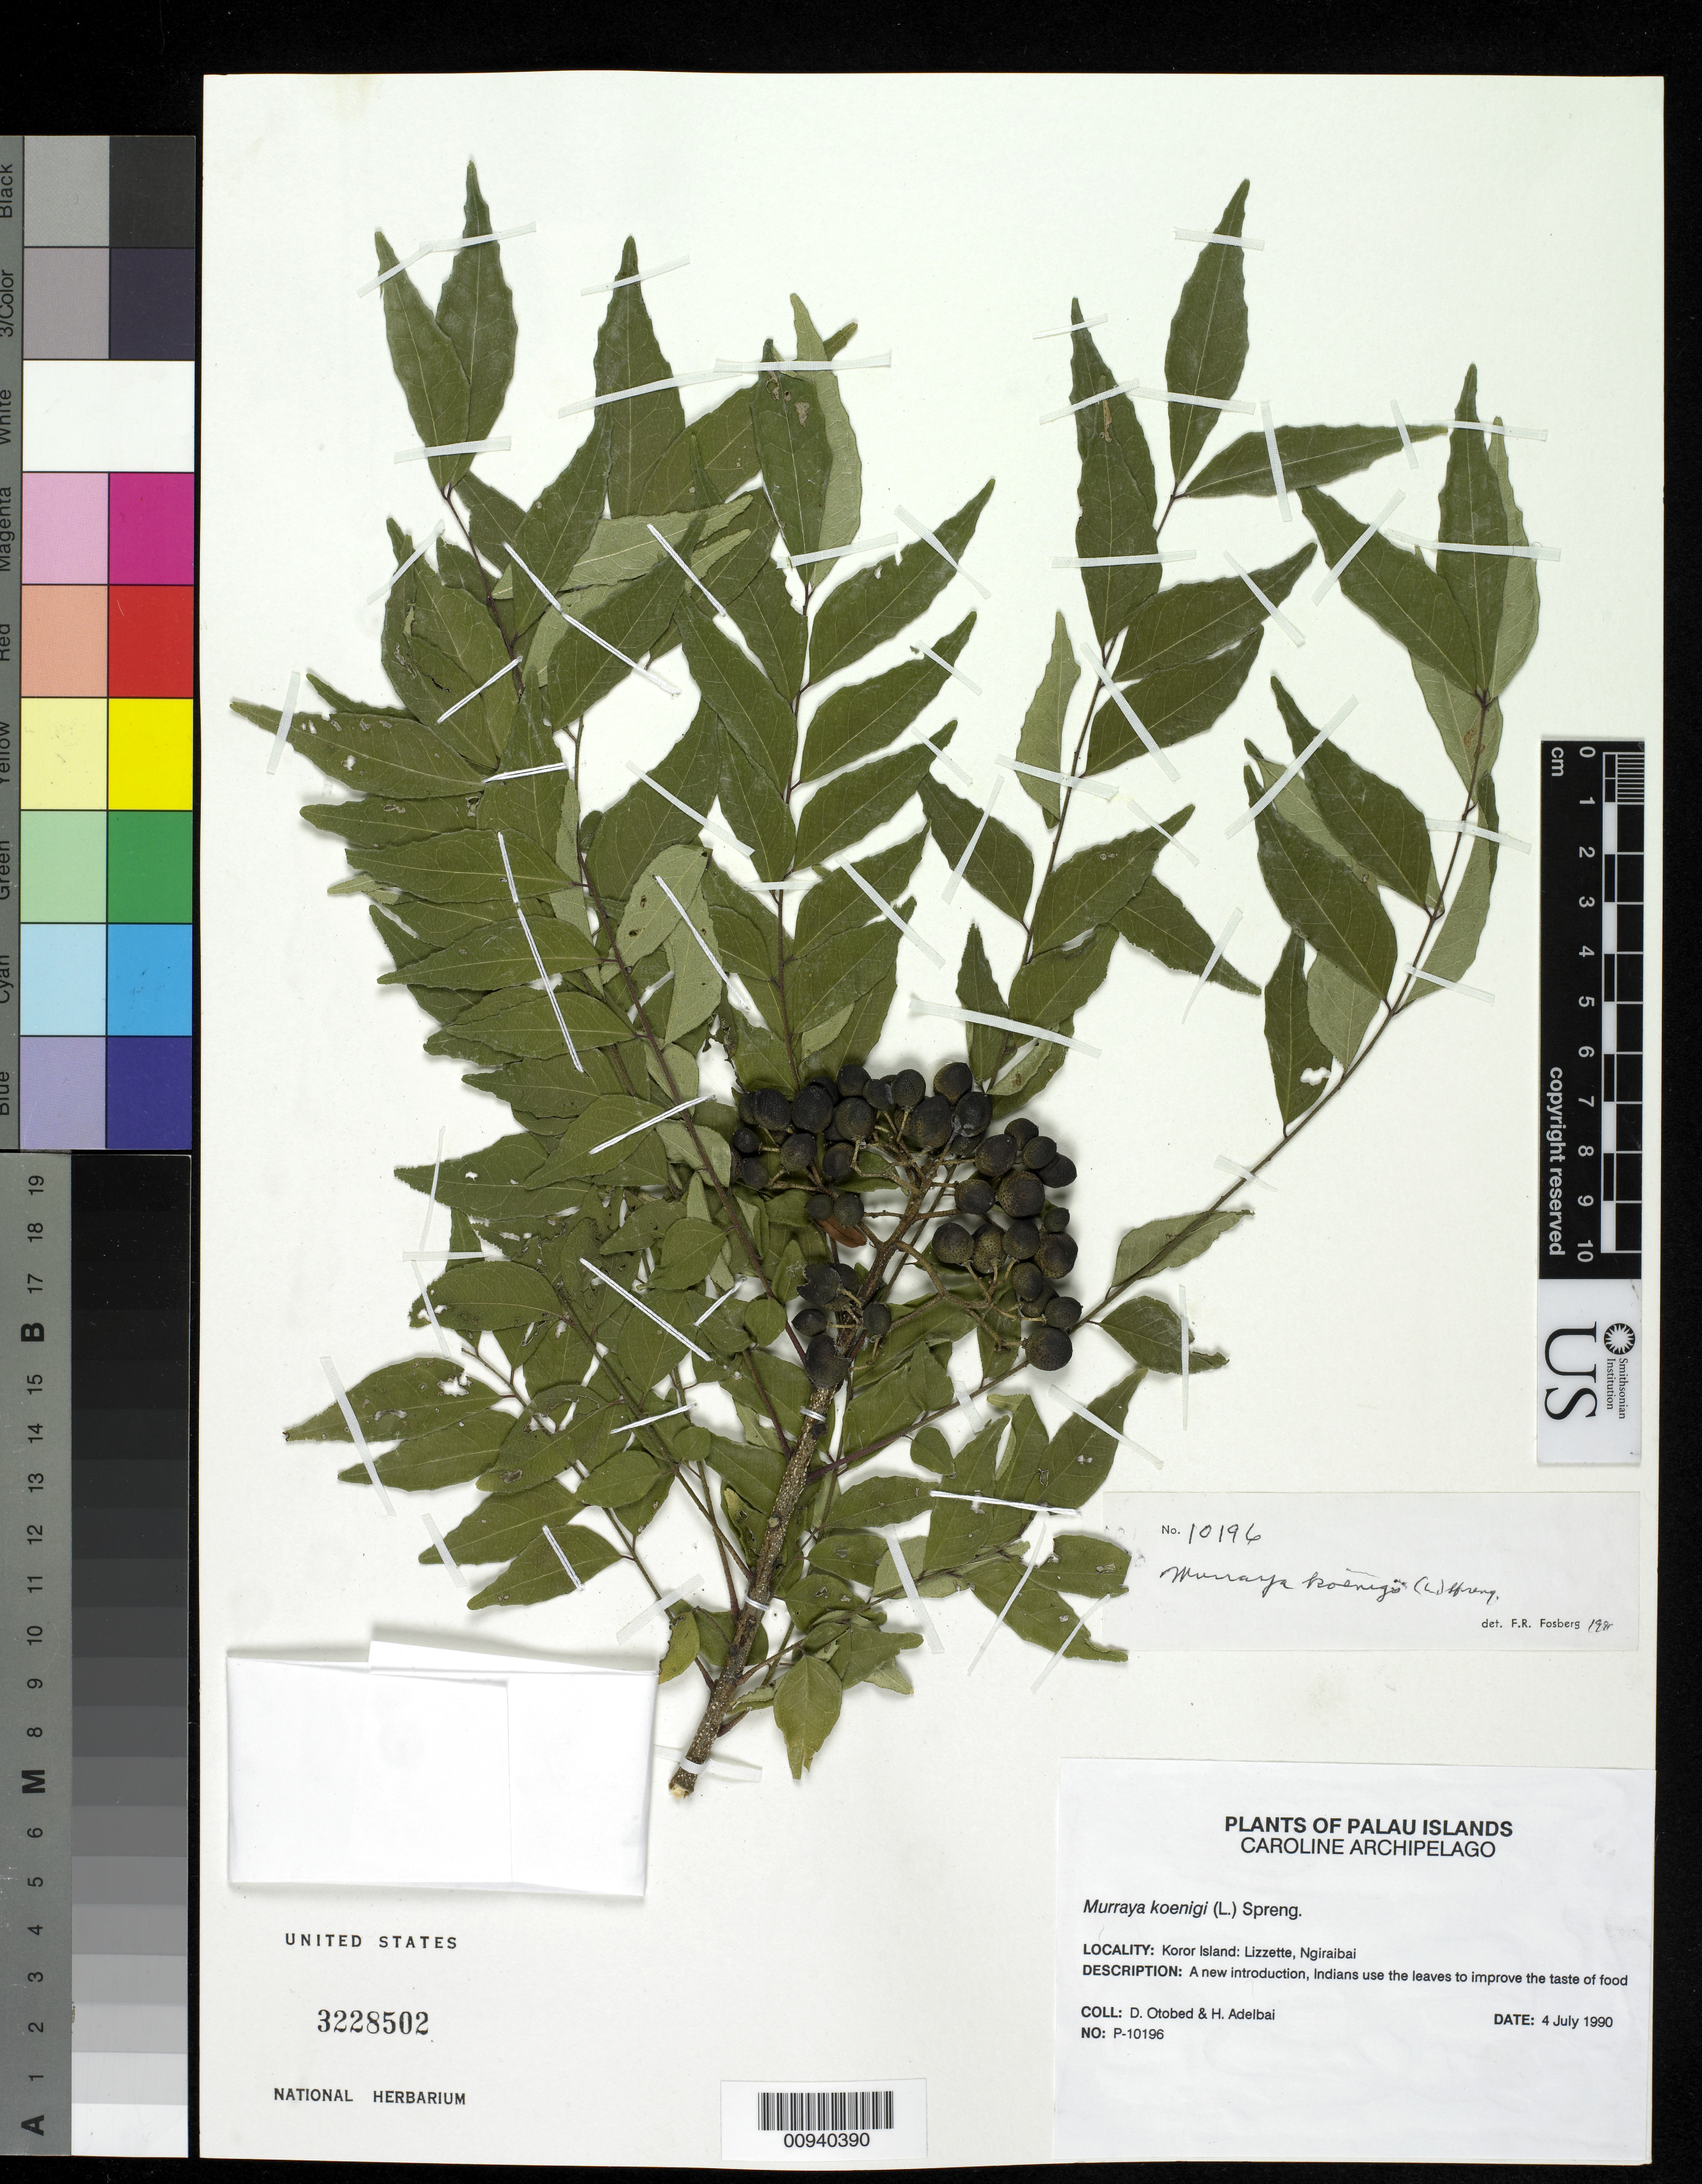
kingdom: Plantae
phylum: Tracheophyta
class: Magnoliopsida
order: Sapindales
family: Rutaceae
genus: Bergera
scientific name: Bergera koenigii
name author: L.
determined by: Goldman, Douglas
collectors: D. O. Otobed & H. Adelbai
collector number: P-10196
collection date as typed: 04 Jul 1990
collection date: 1990-07-04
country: Palau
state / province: Koror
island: Oreor (Koror)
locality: Lizzette, Ngiraibai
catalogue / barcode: US 3228502